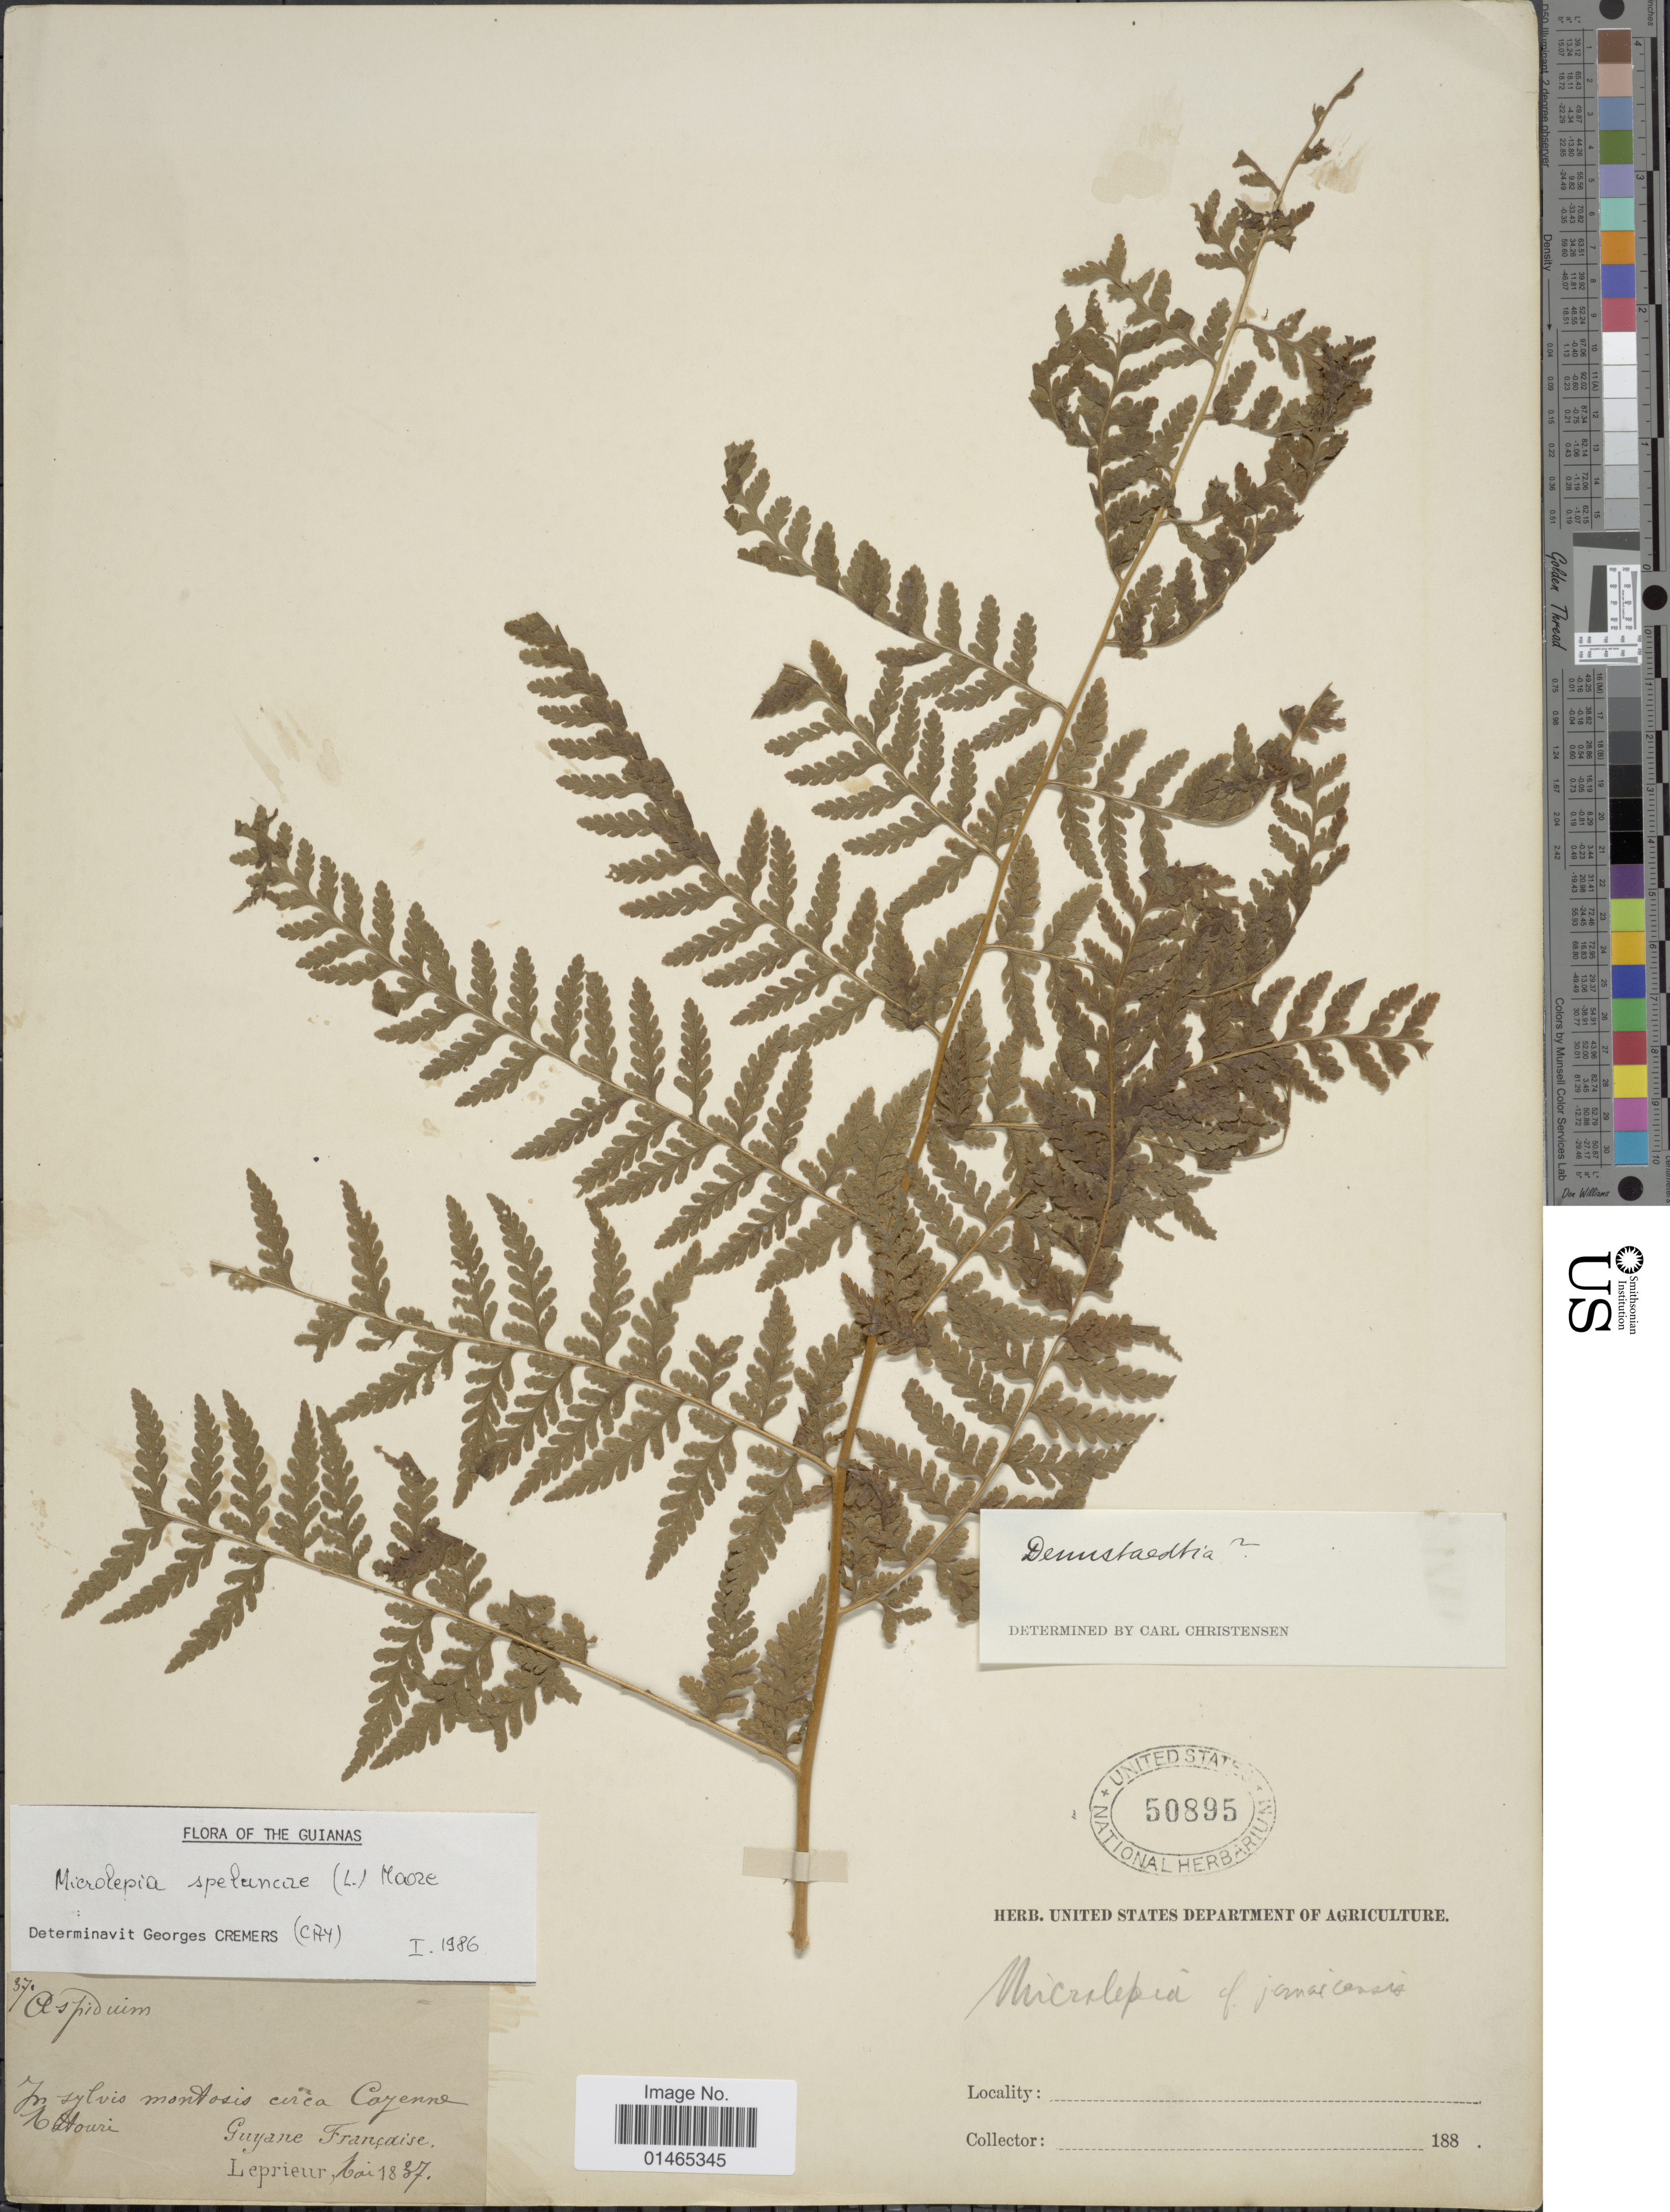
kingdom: Plantae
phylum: Tracheophyta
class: Polypodiopsida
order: Polypodiales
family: Dennstaedtiaceae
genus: Microlepia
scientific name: Microlepia speluncae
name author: (L.) T. Moore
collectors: F. M. R. Leprieur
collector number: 37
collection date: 1837-05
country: French Guiana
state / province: Cayenne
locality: In sylvis montosis circa Cayenne Matouri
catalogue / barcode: US 50895